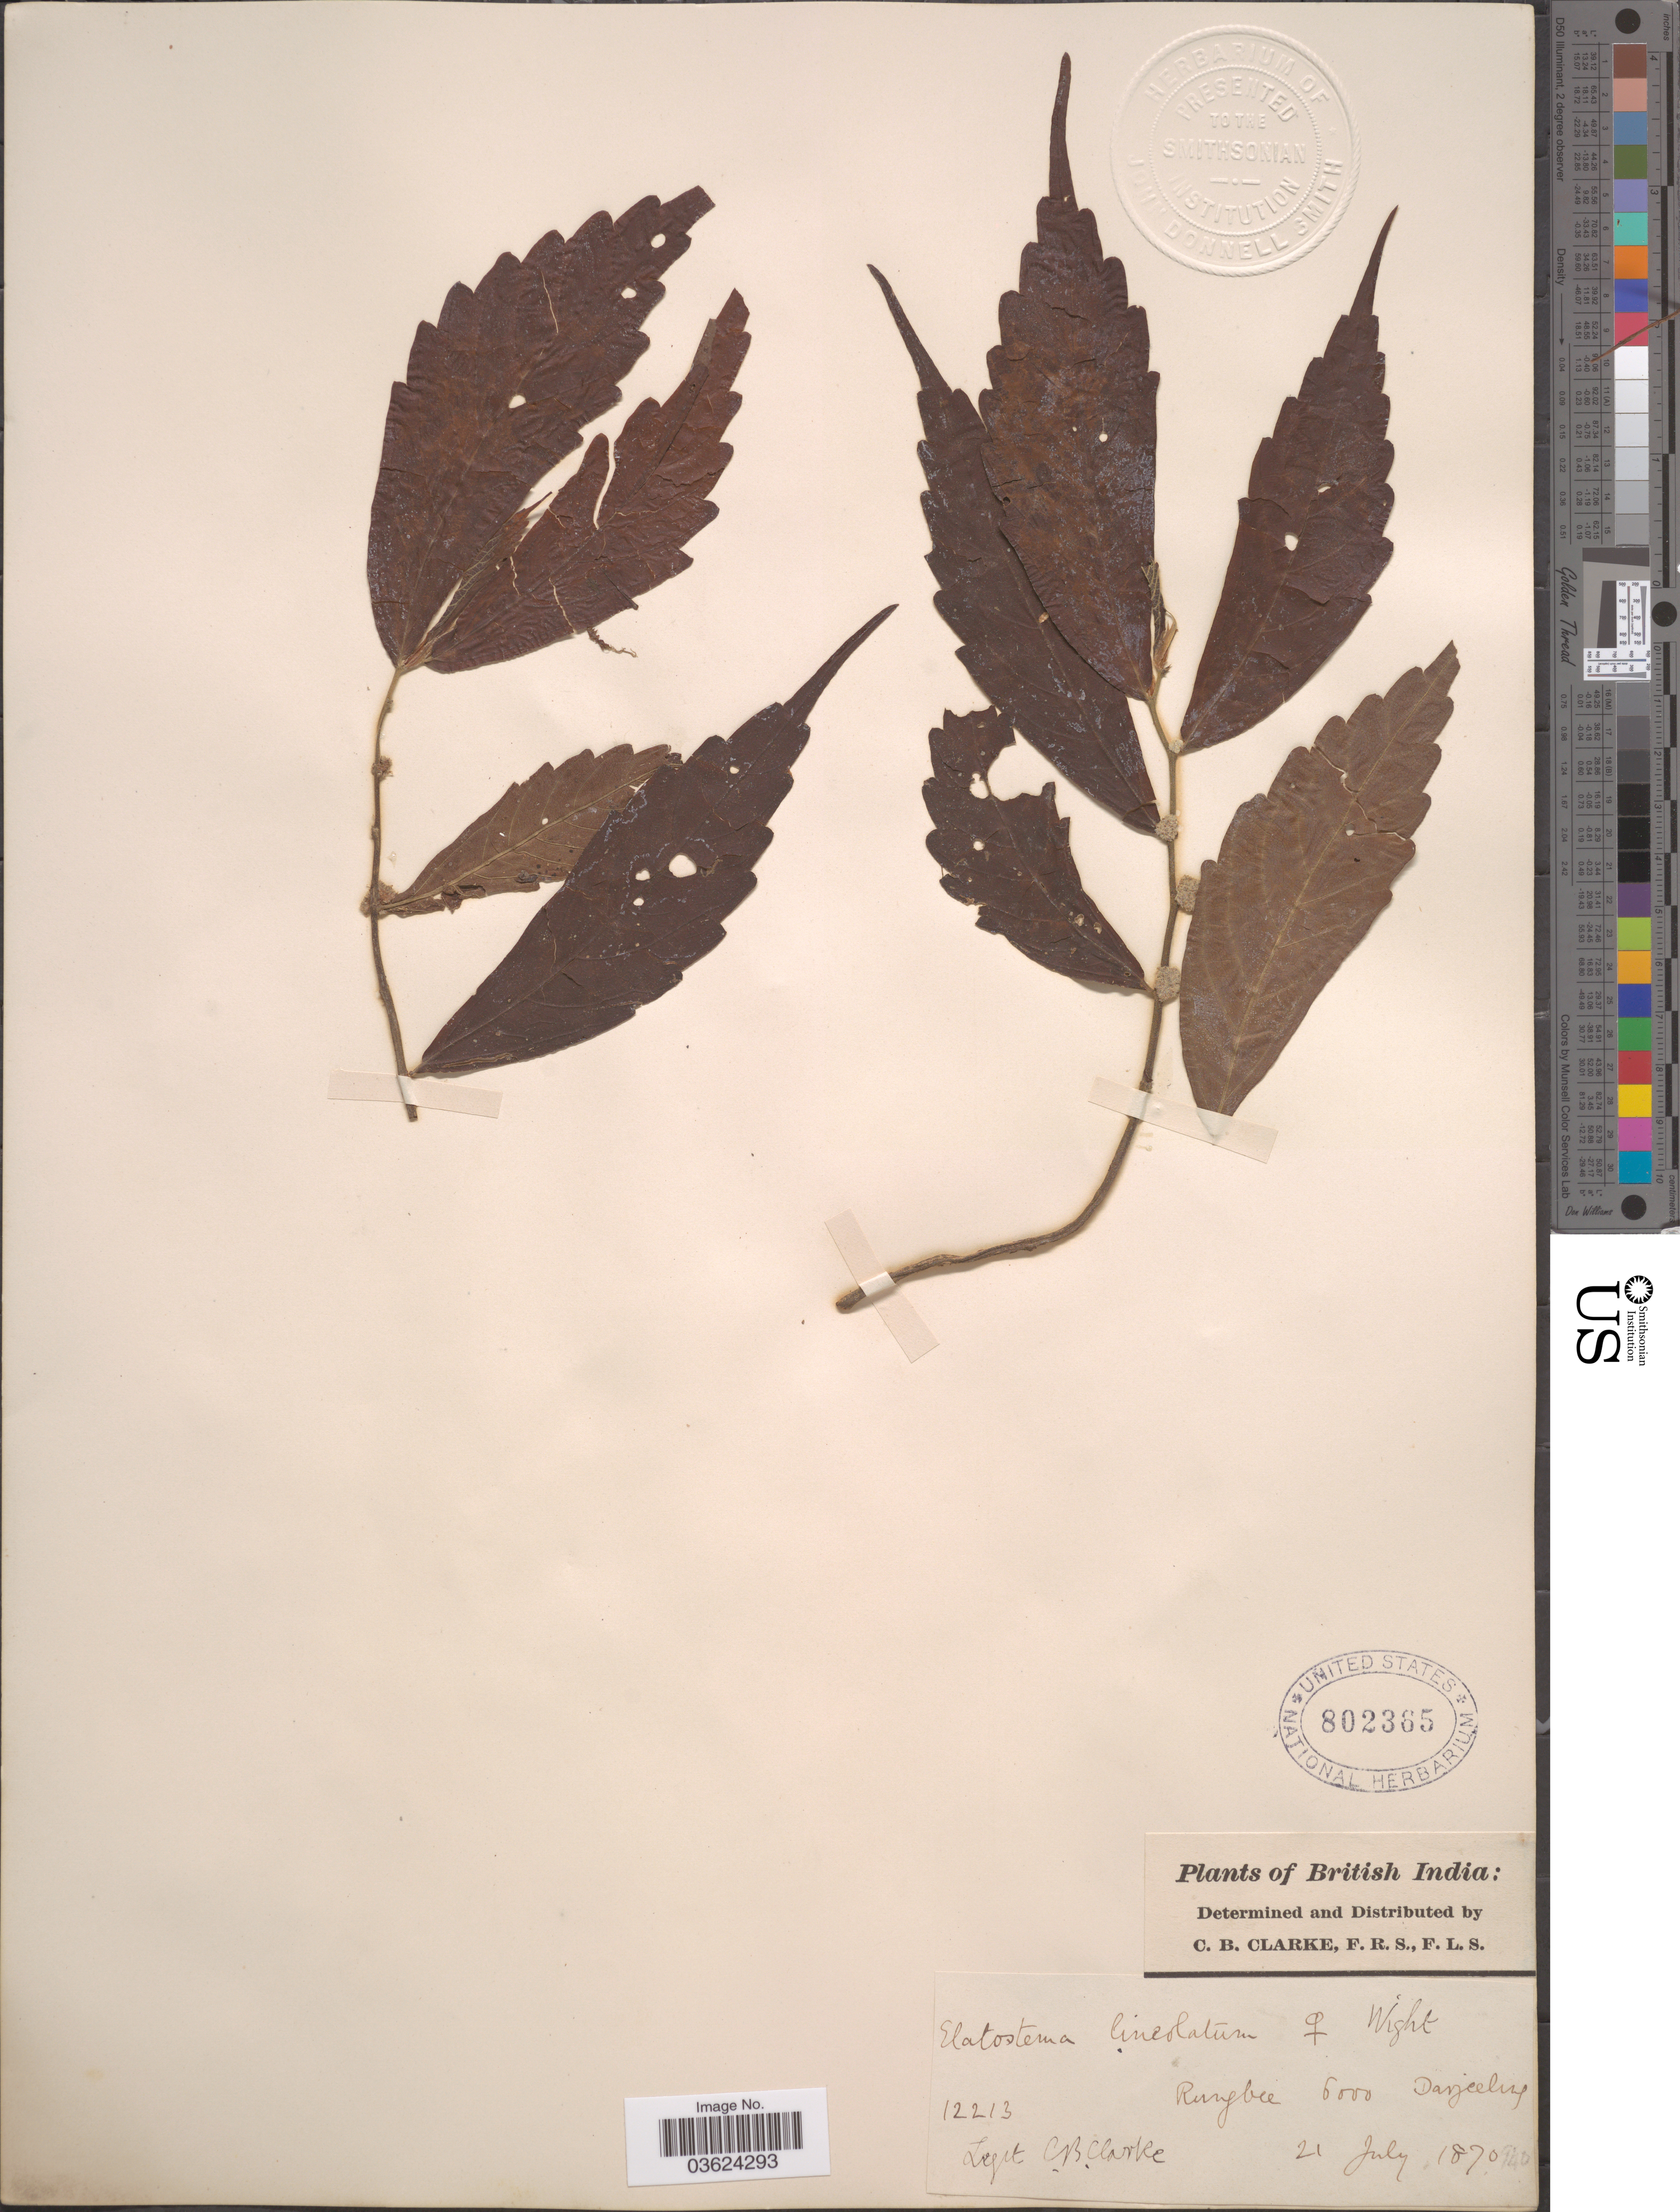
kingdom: Plantae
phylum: Tracheophyta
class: Magnoliopsida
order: Rosales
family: Urticaceae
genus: Elatostema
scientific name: Elatostema lineolatum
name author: Wight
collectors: C. B. Clarke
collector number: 12213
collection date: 1870-07-21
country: India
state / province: West Bengal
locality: British India. Rungbee. Darjeeling.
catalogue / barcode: US 802365